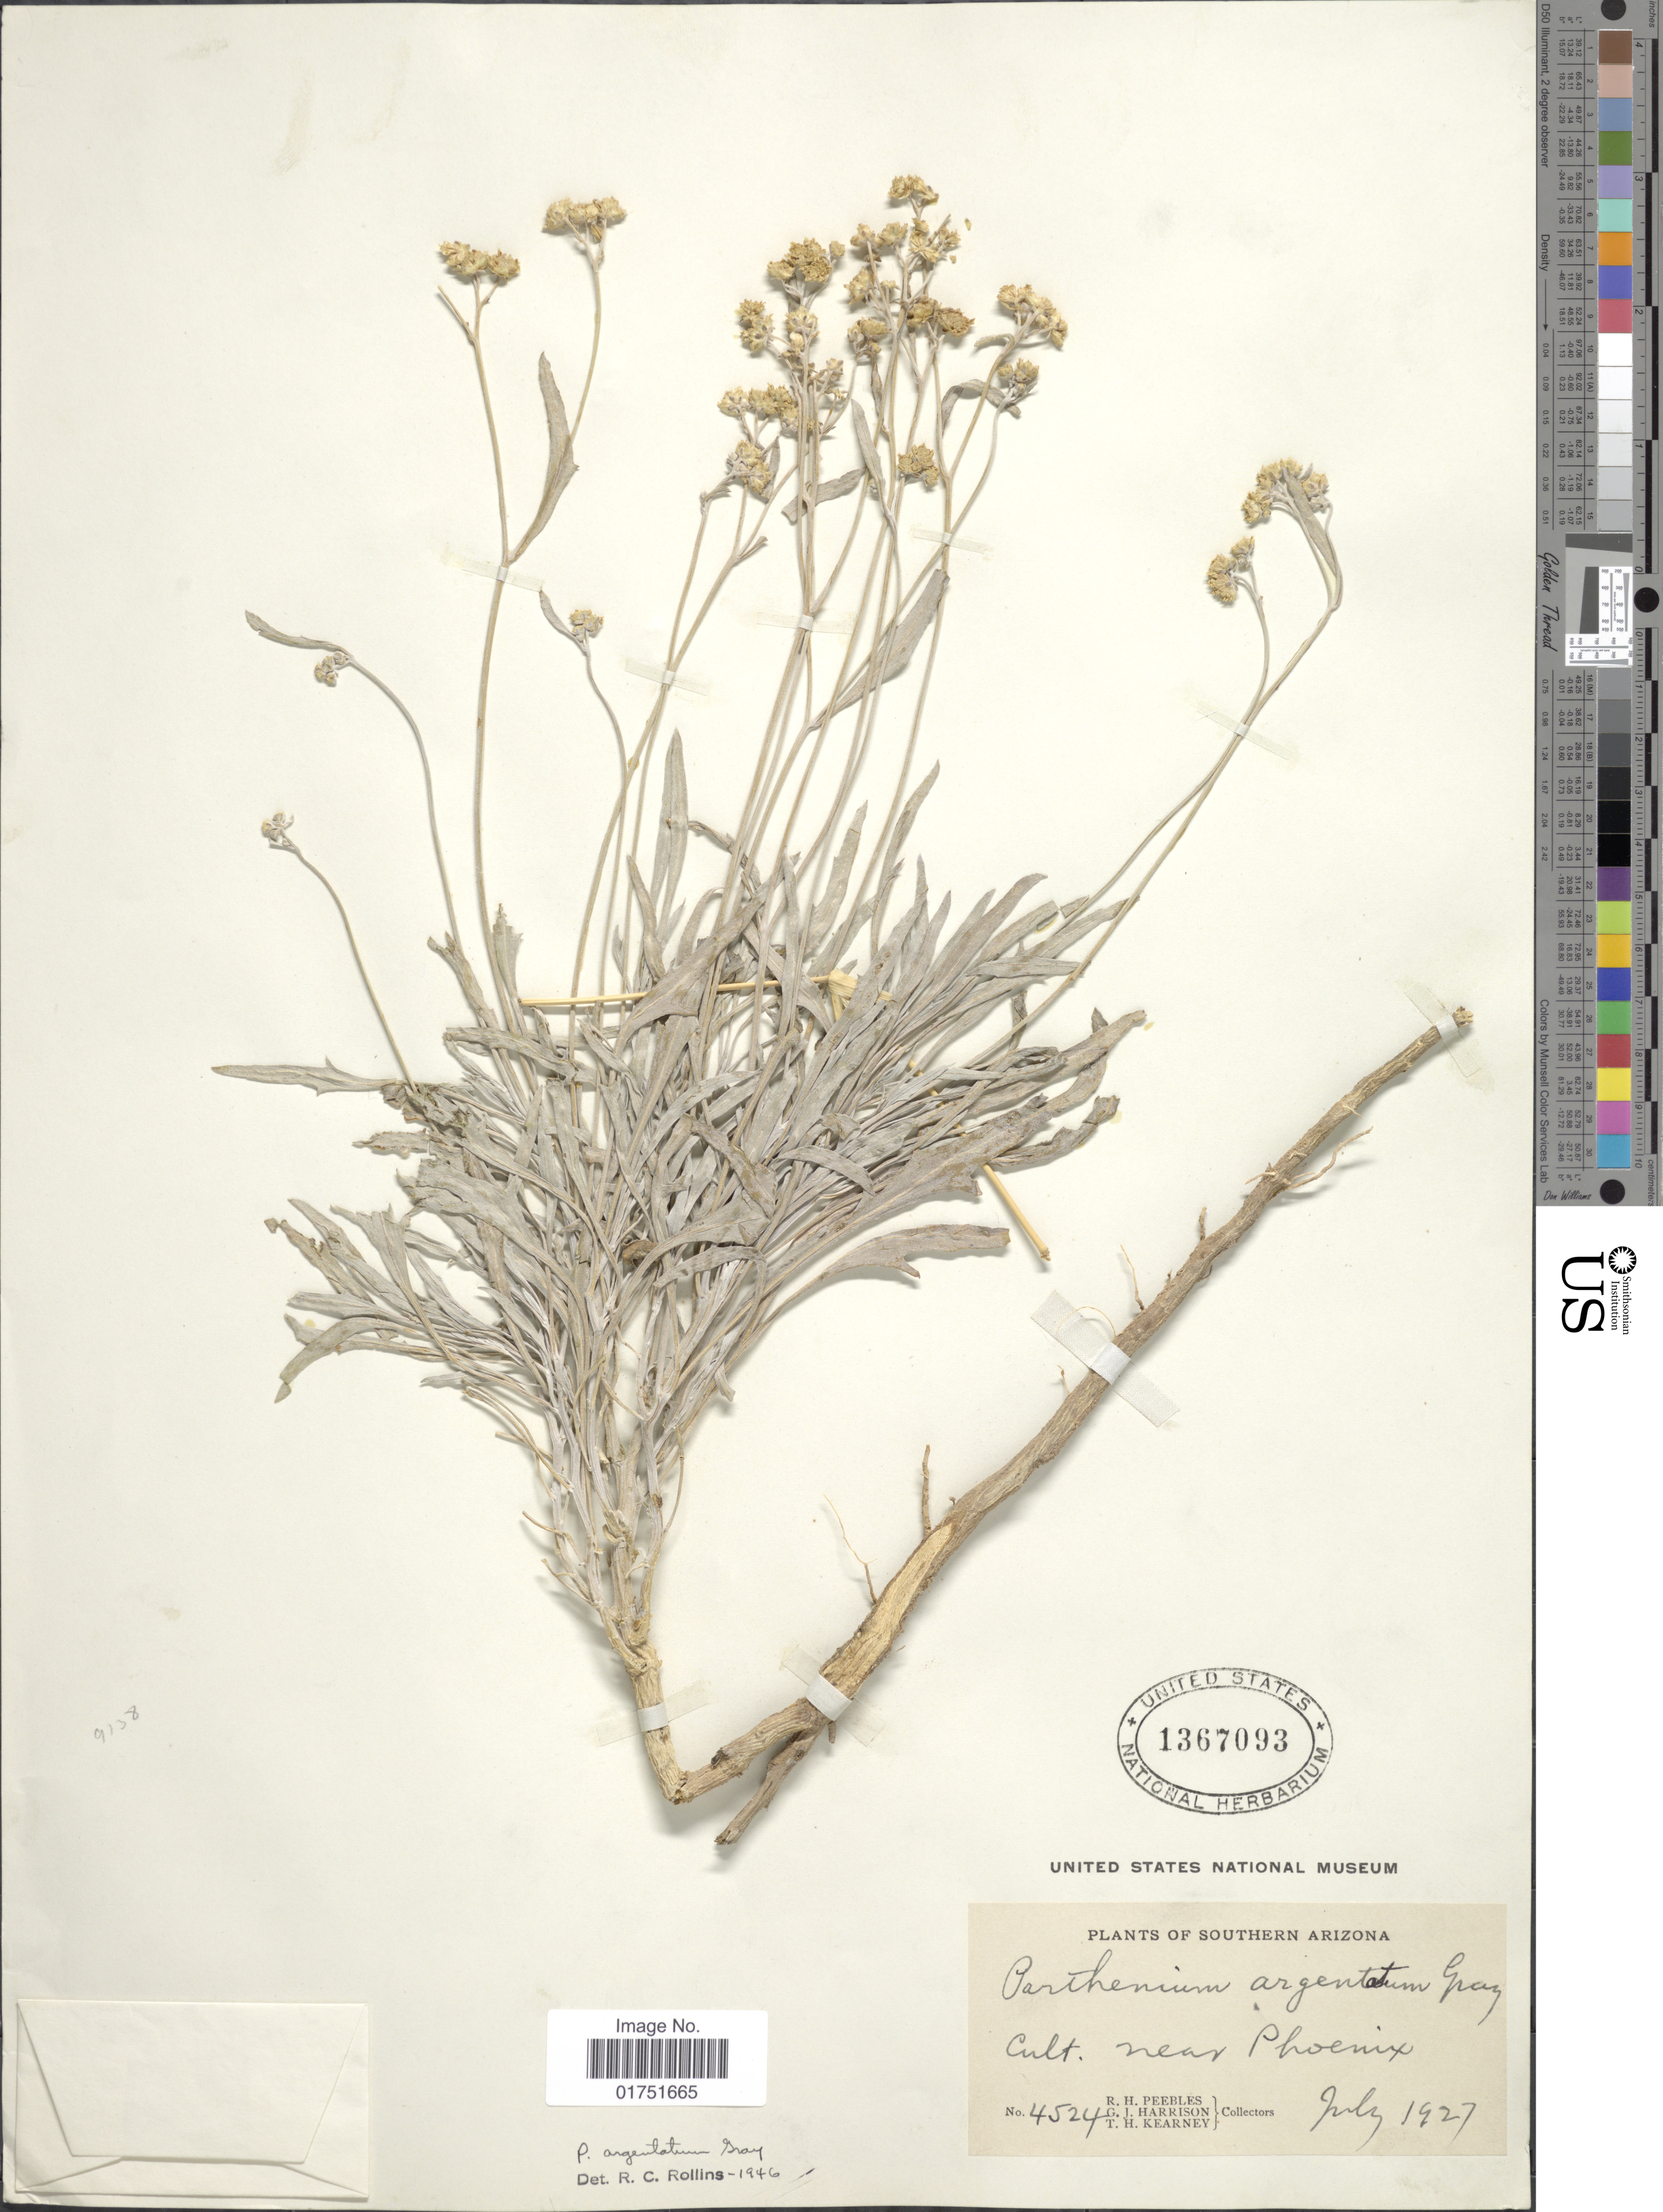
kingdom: Plantae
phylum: Tracheophyta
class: Magnoliopsida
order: Asterales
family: Asteraceae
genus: Parthenium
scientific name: Parthenium argentatum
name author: A. Gray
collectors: R. H. Peebles, G. J. Harrison & T. H. Kearney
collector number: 4524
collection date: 1927-07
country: United States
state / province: Arizona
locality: Southern Arizona, near Phoenix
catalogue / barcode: US 1367093